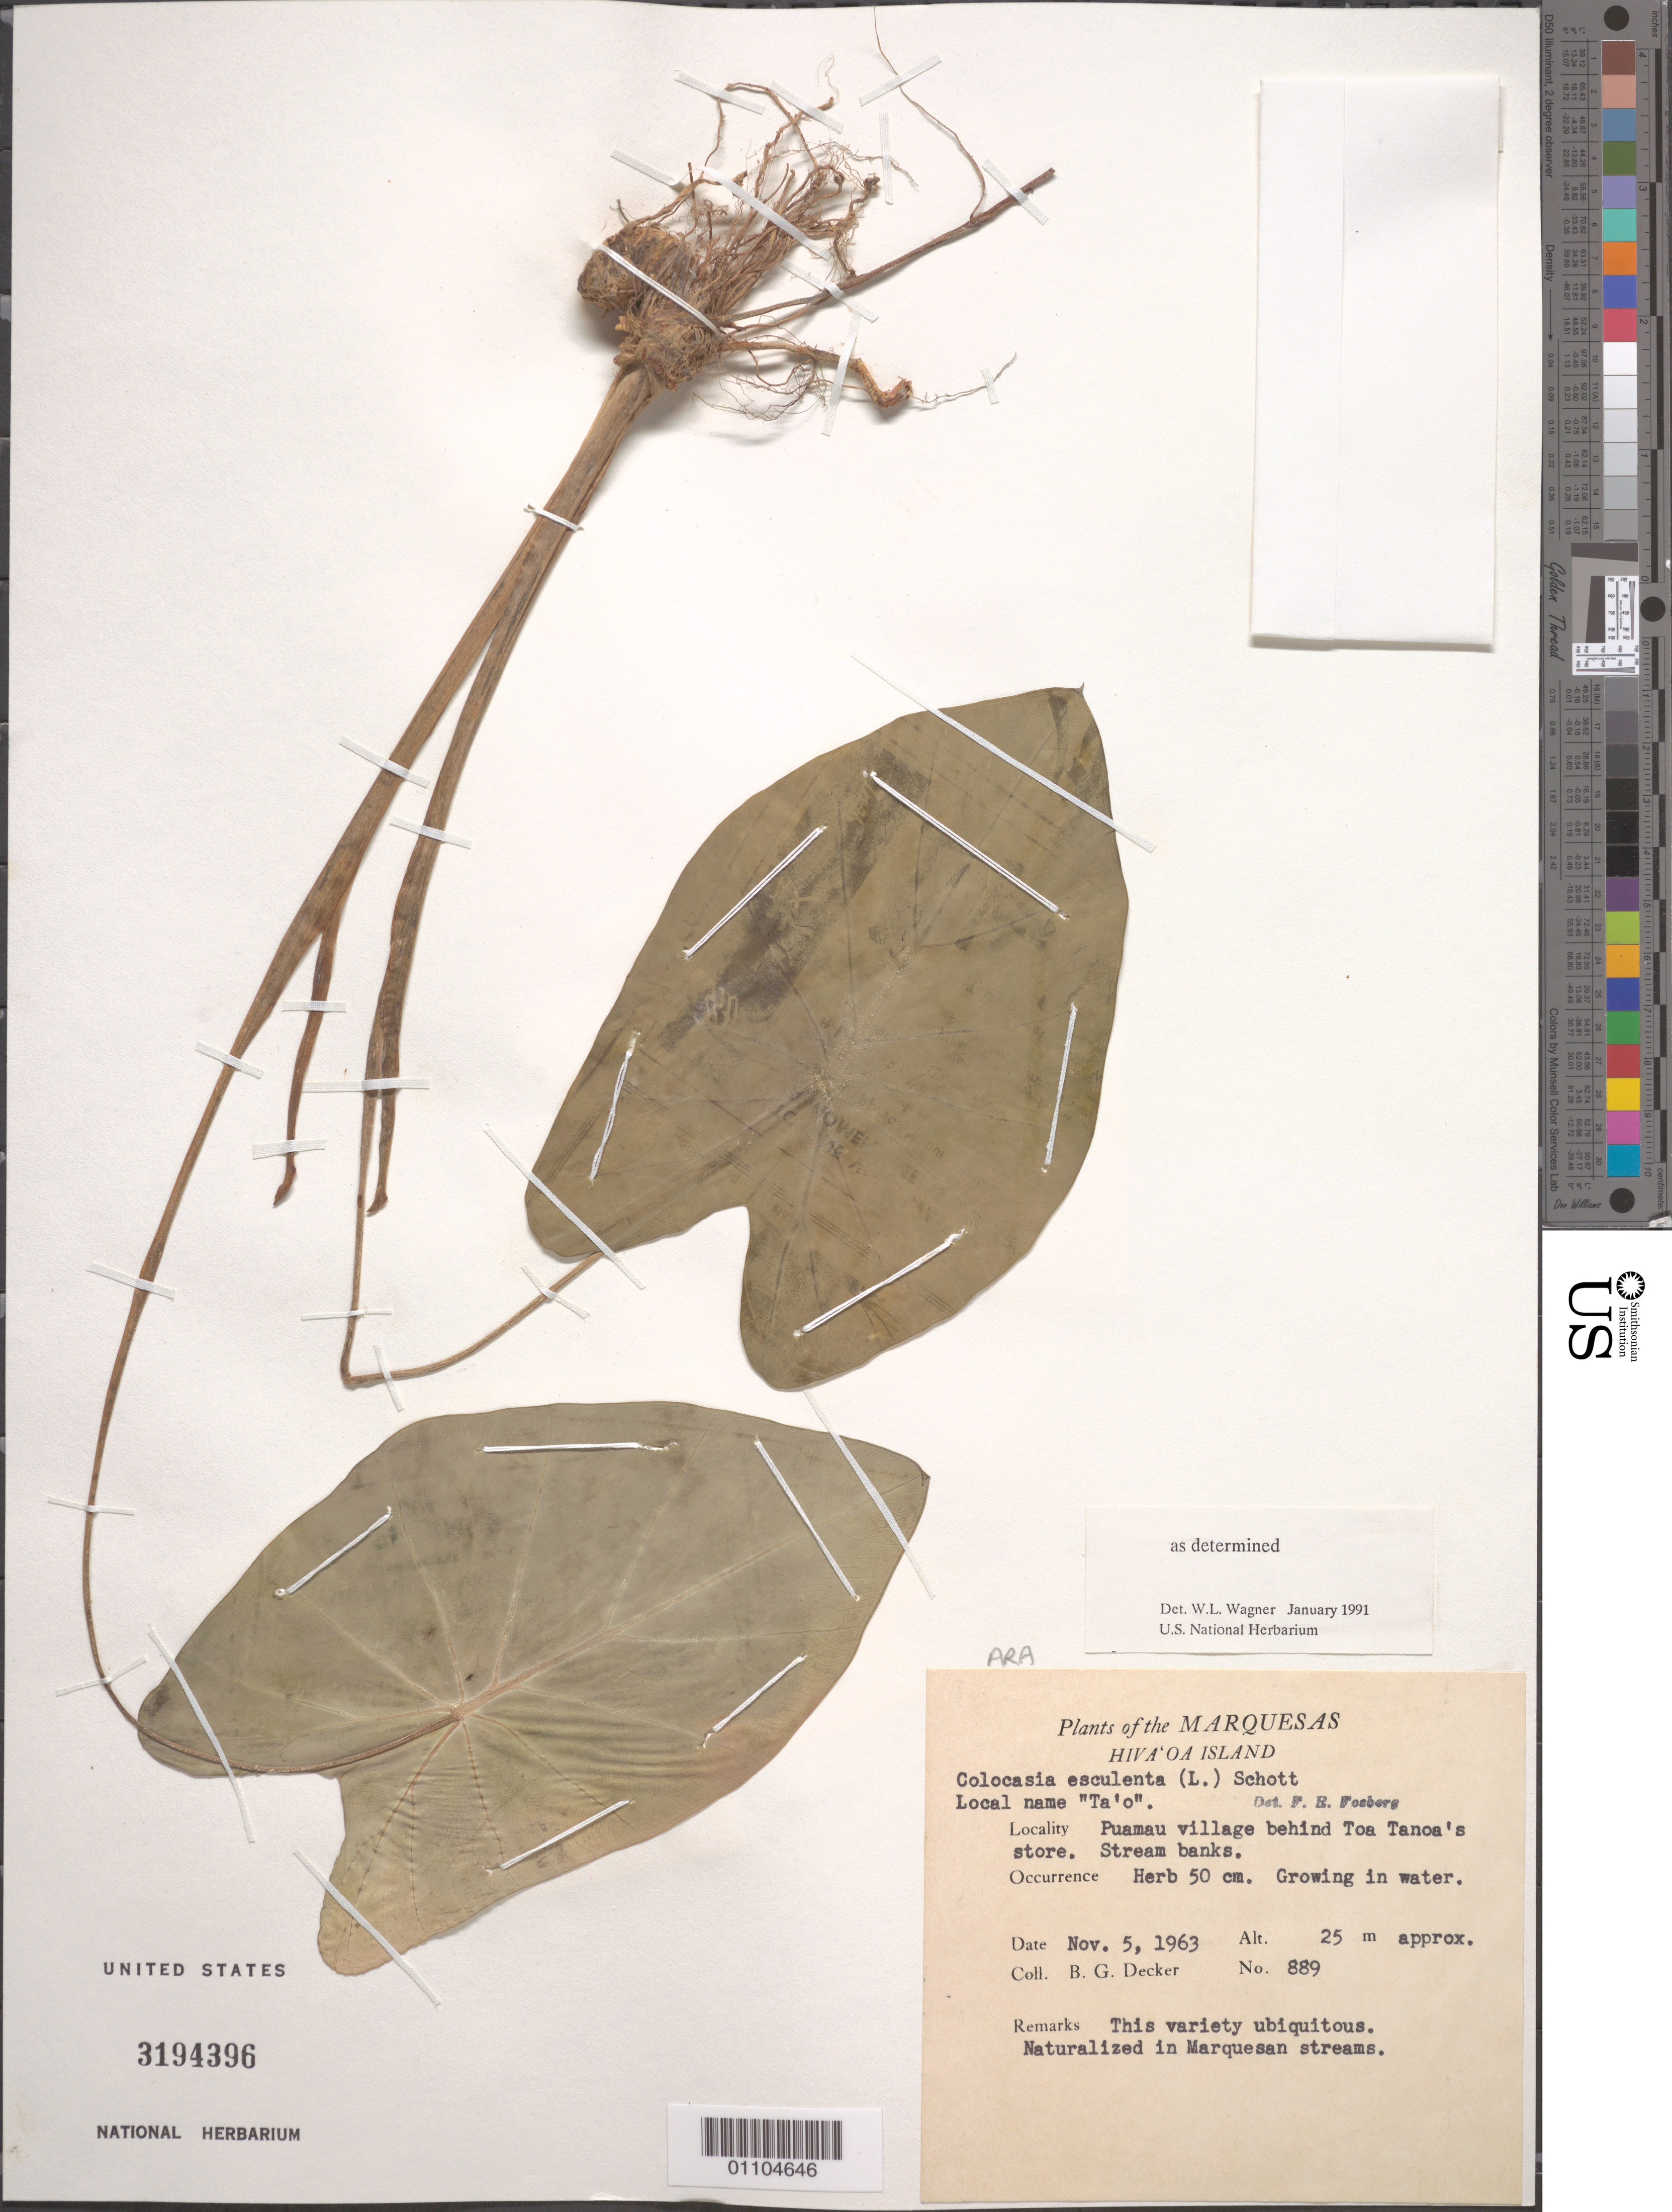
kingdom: Plantae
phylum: Tracheophyta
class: Liliopsida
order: Alismatales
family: Araceae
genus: Colocasia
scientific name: Colocasia esculenta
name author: (L.) Schott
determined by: Wagner, W. L., (BOT), Smithsonian Institution - National Museum of Natural History (UNITED STATES)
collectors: B. G. Decker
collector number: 889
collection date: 1963-11-05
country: French Polynesia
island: Hiva Oa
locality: Puamau village behind Toa Tanoa's store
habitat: Naturalized in streams, growing in water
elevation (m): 25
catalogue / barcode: US 3194396